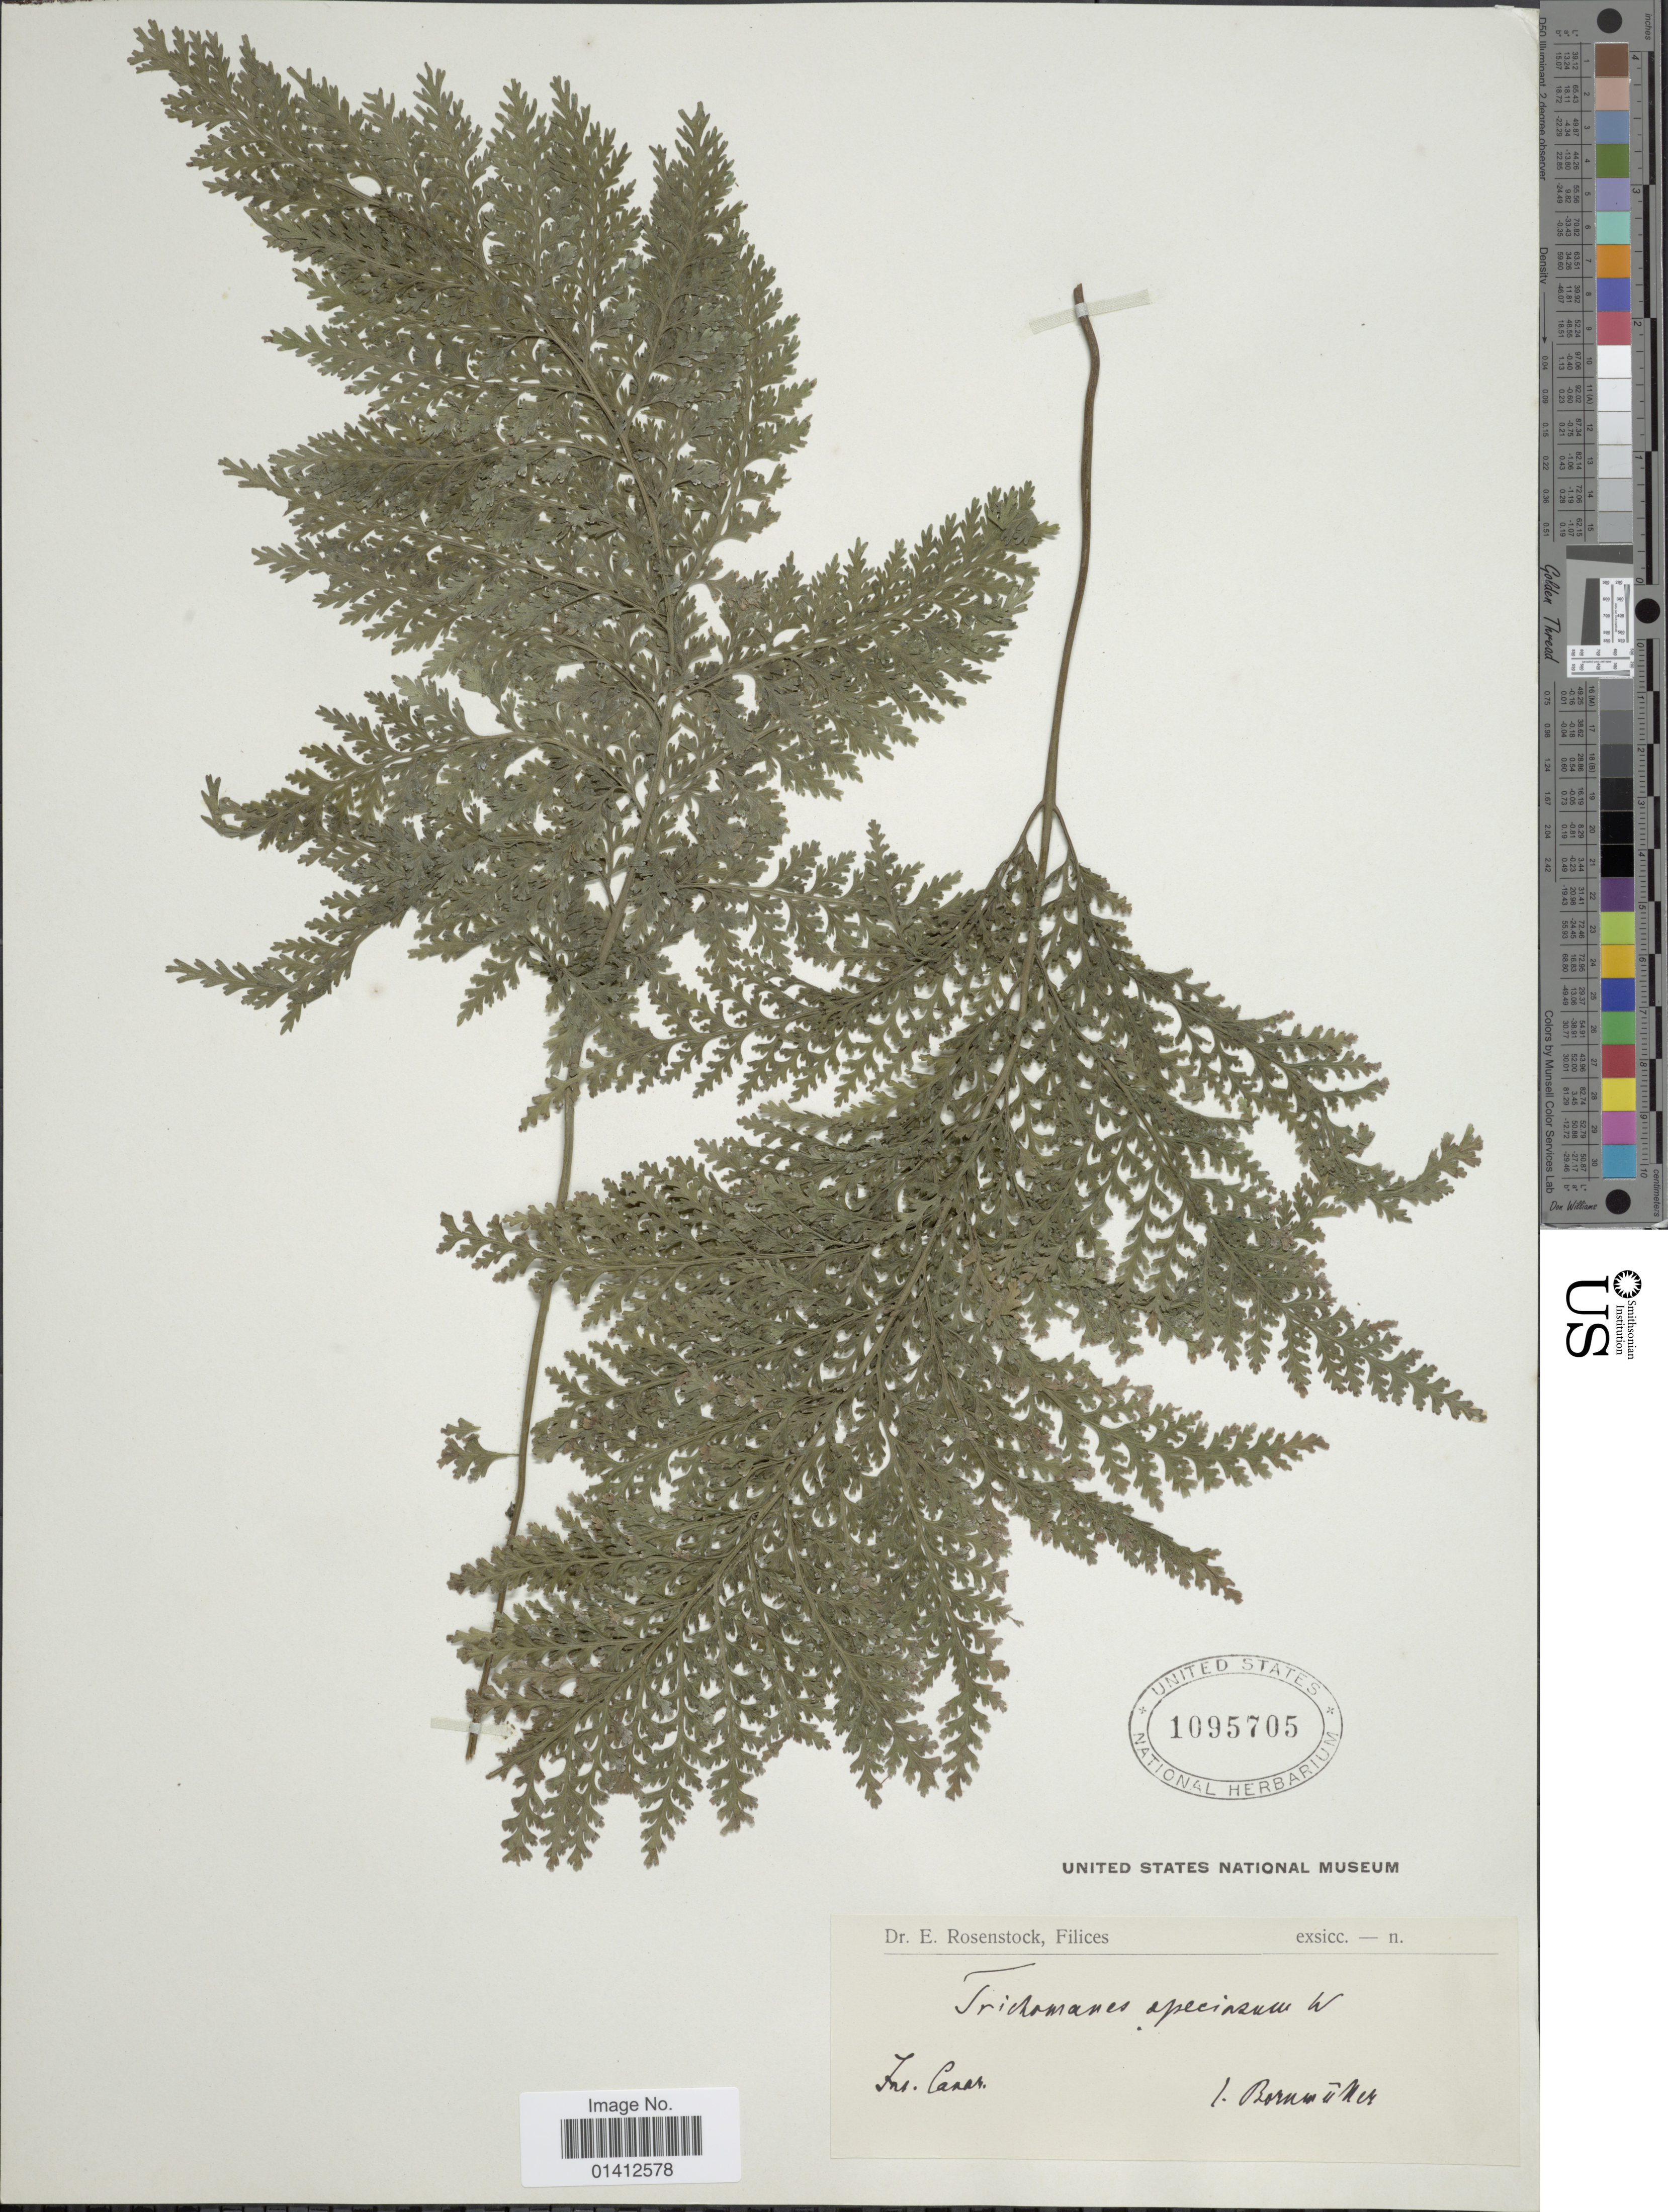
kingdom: Plantae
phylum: Tracheophyta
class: Polypodiopsida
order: Hymenophyllales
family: Hymenophyllaceae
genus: Vandenboschia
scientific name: Vandenboschia speciosa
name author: (Willd.) G. Kunkel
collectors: Bornmüller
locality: Ins Canar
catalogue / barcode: US 1095705